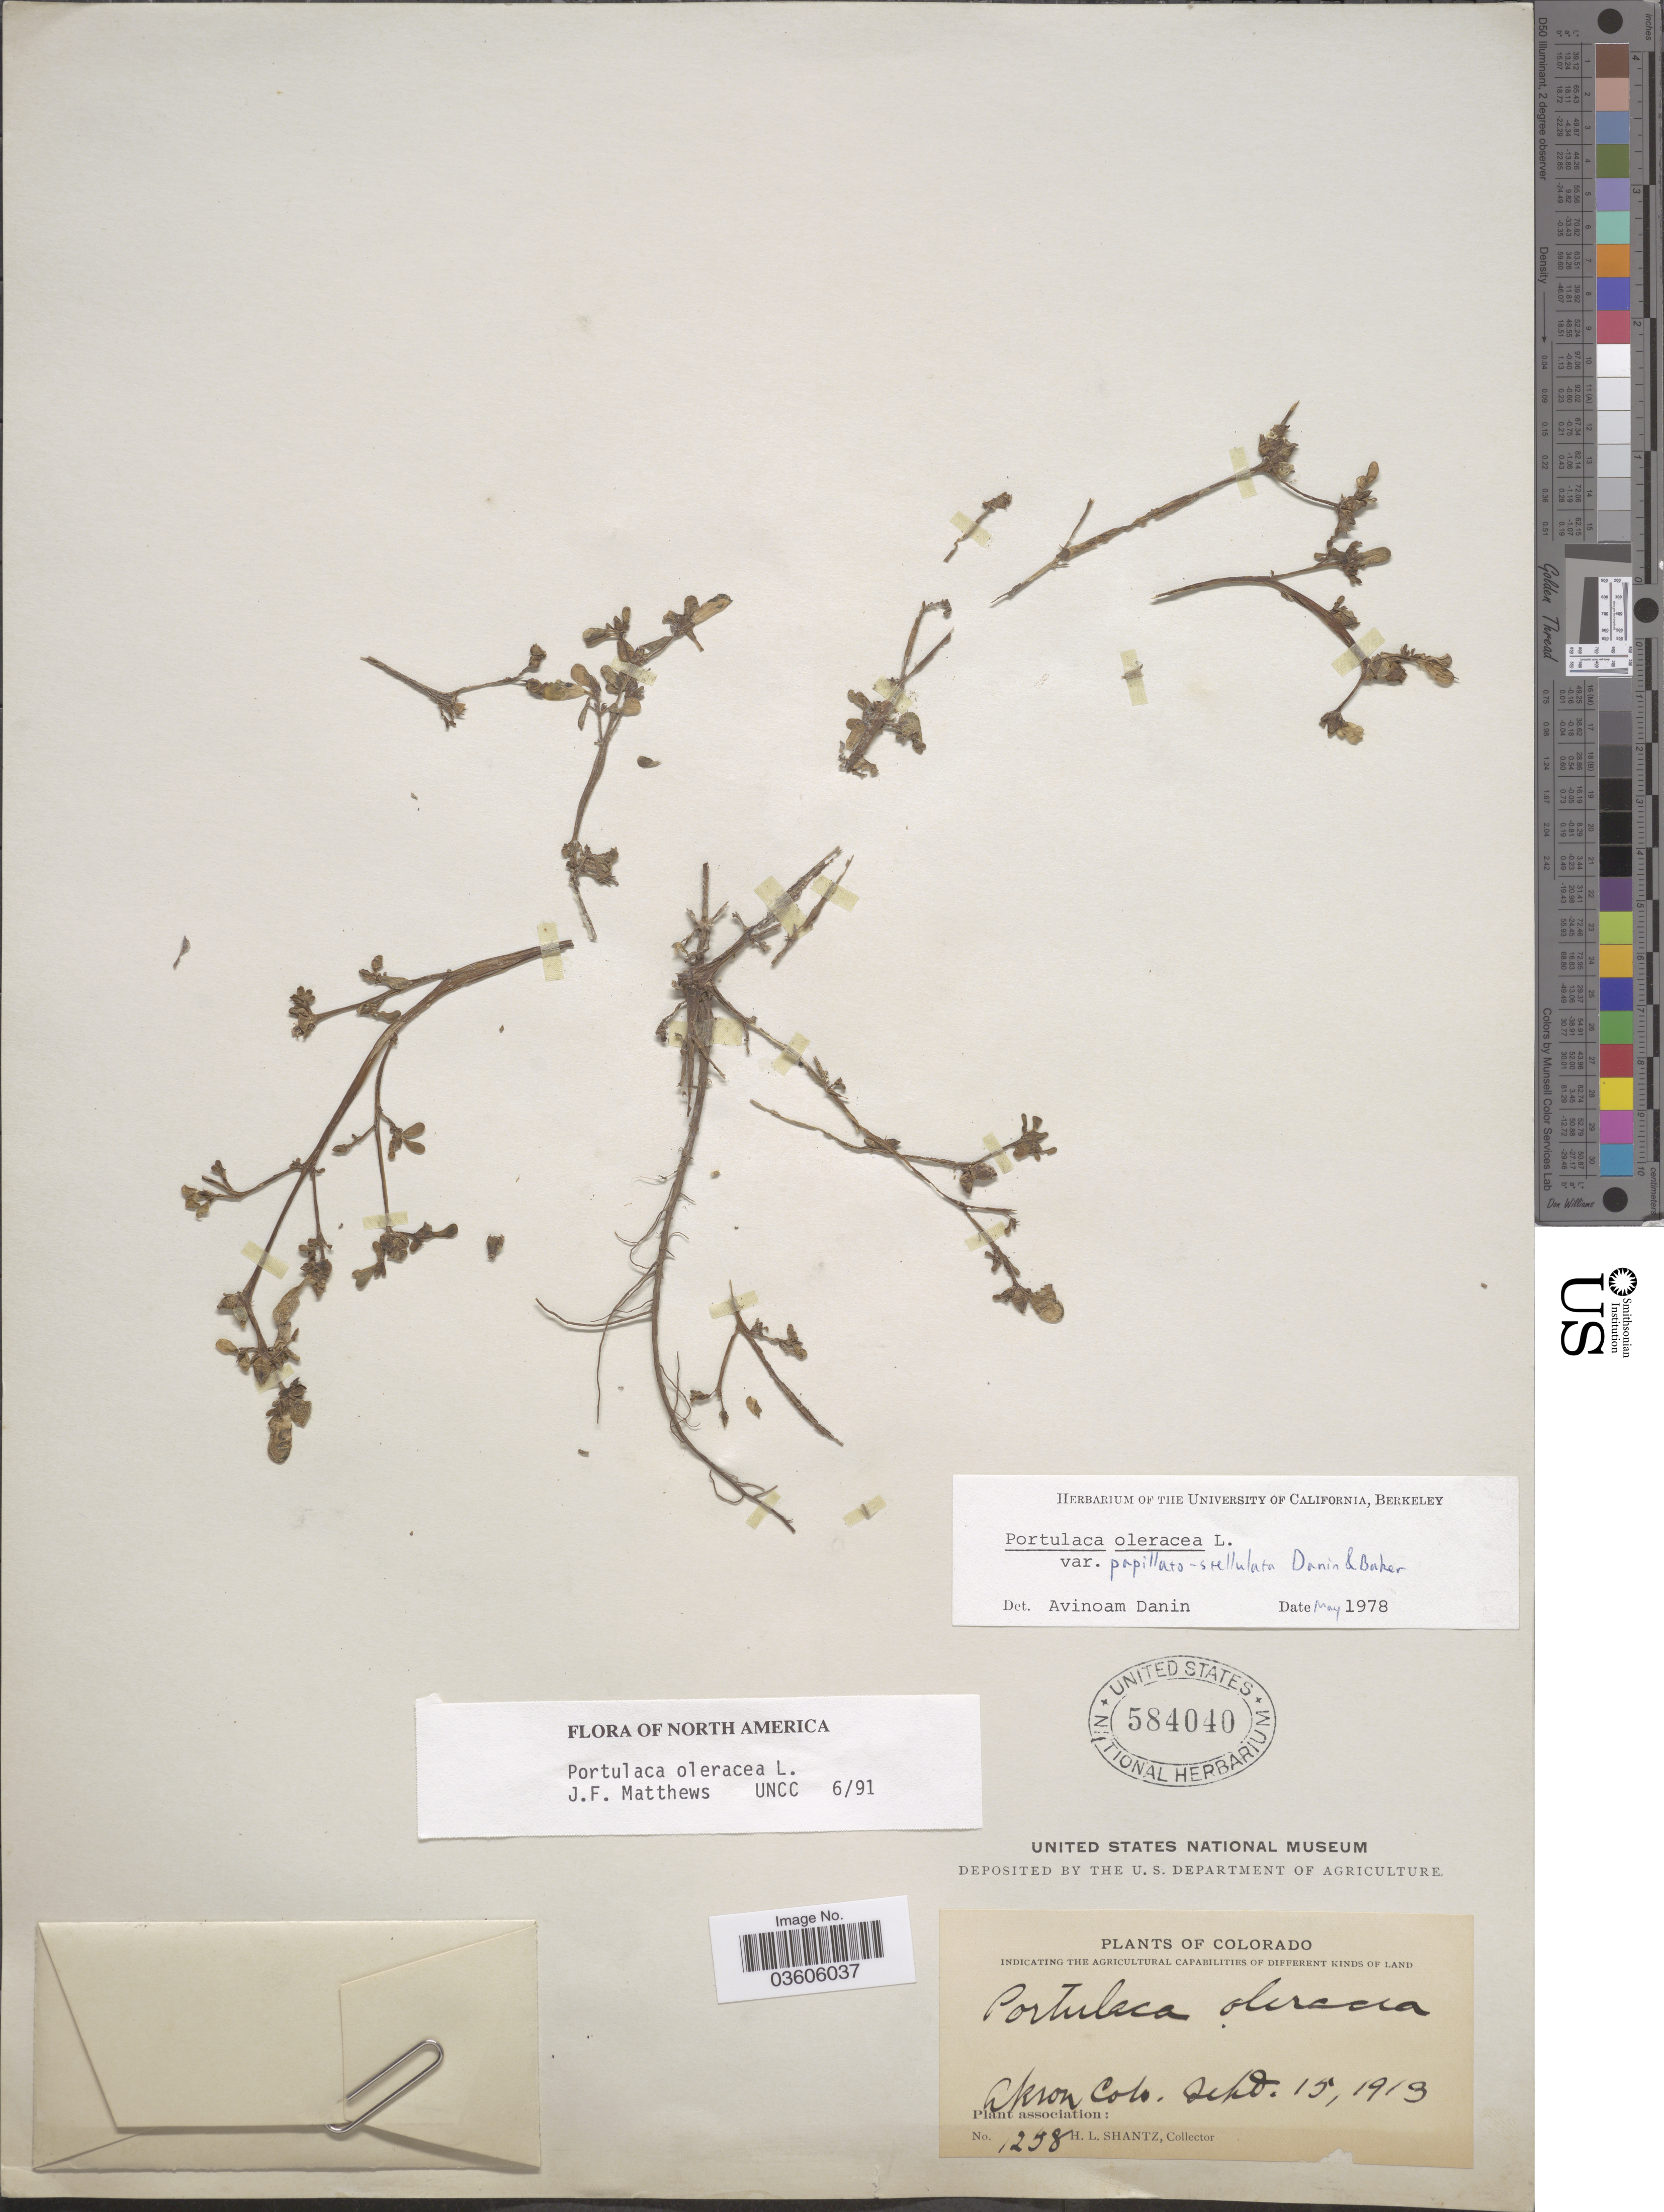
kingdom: Plantae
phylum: Tracheophyta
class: Magnoliopsida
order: Caryophyllales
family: Portulacaceae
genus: Portulaca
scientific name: Portulaca oleracea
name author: L.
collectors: H. Shantz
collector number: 1258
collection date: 1913-09-15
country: United States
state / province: Colorado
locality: Akron.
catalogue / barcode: US 584040